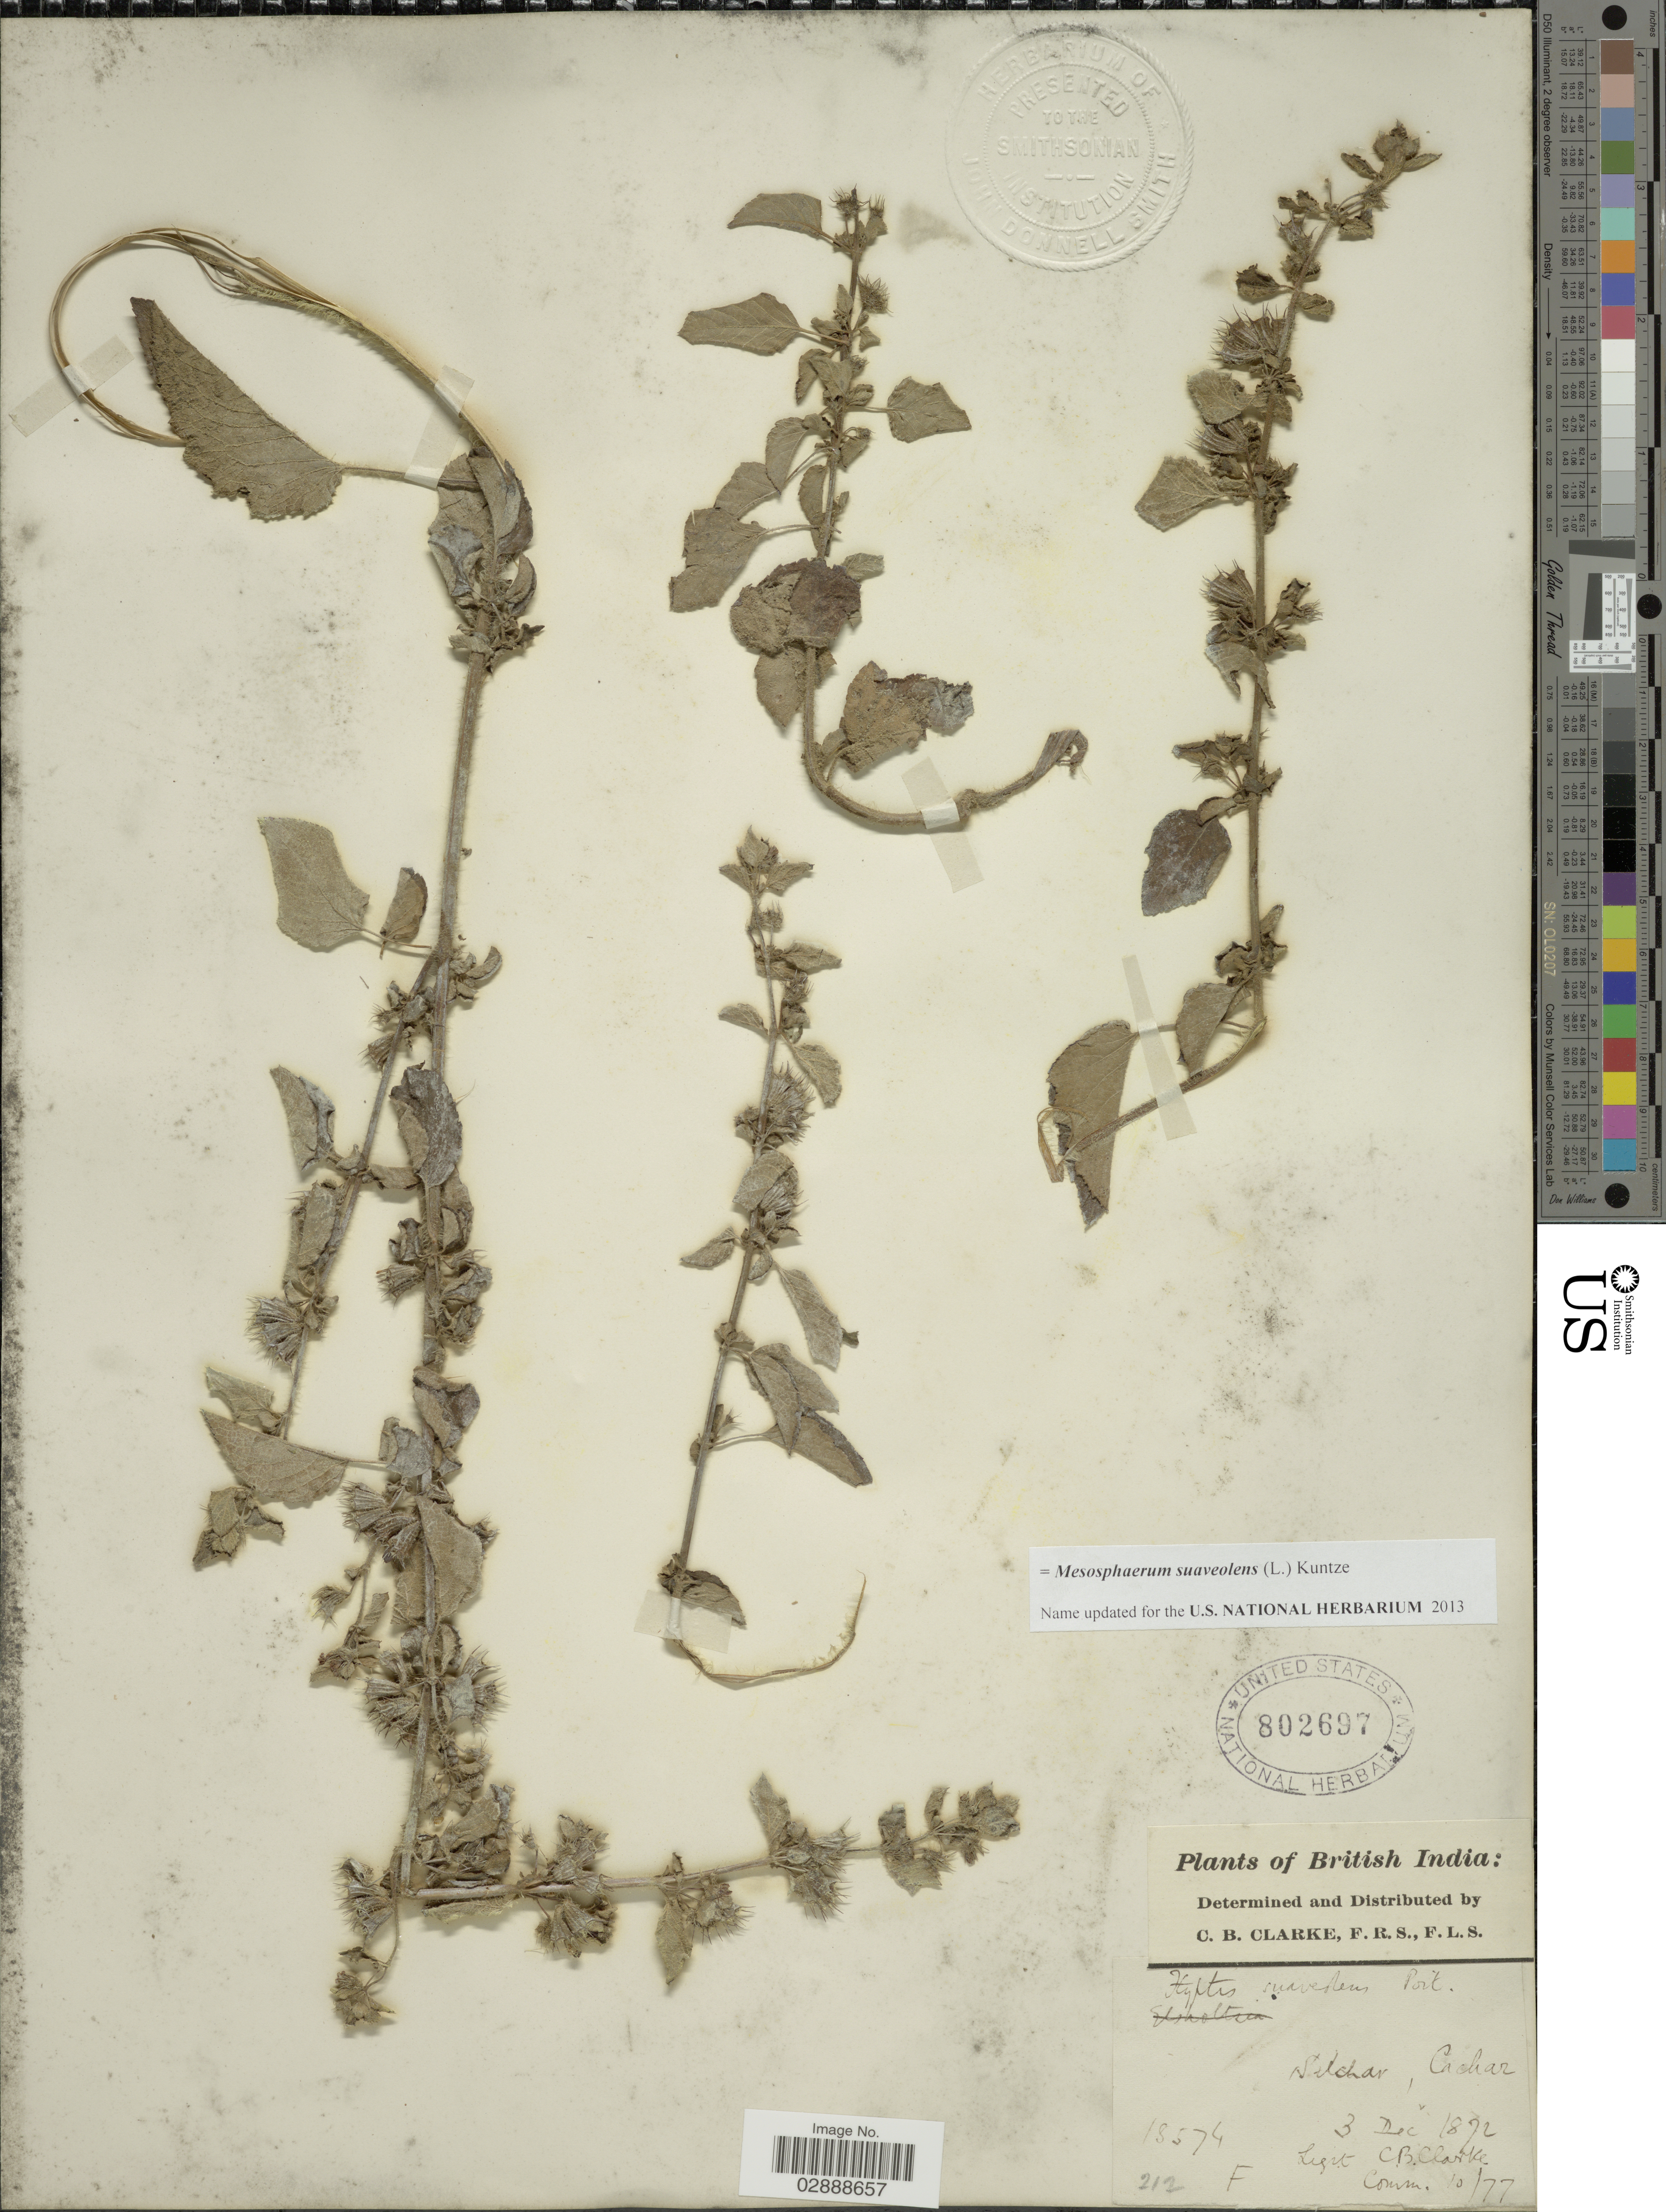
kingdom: Plantae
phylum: Tracheophyta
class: Magnoliopsida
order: Lamiales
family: Lamiaceae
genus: Mesosphaerum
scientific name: Mesosphaerum suaveolens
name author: (L.) Kuntze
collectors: C. B. Clarke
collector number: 18574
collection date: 1872-12-03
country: India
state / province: Assam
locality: British India, Silchar, Cachar.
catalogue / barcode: US 802697